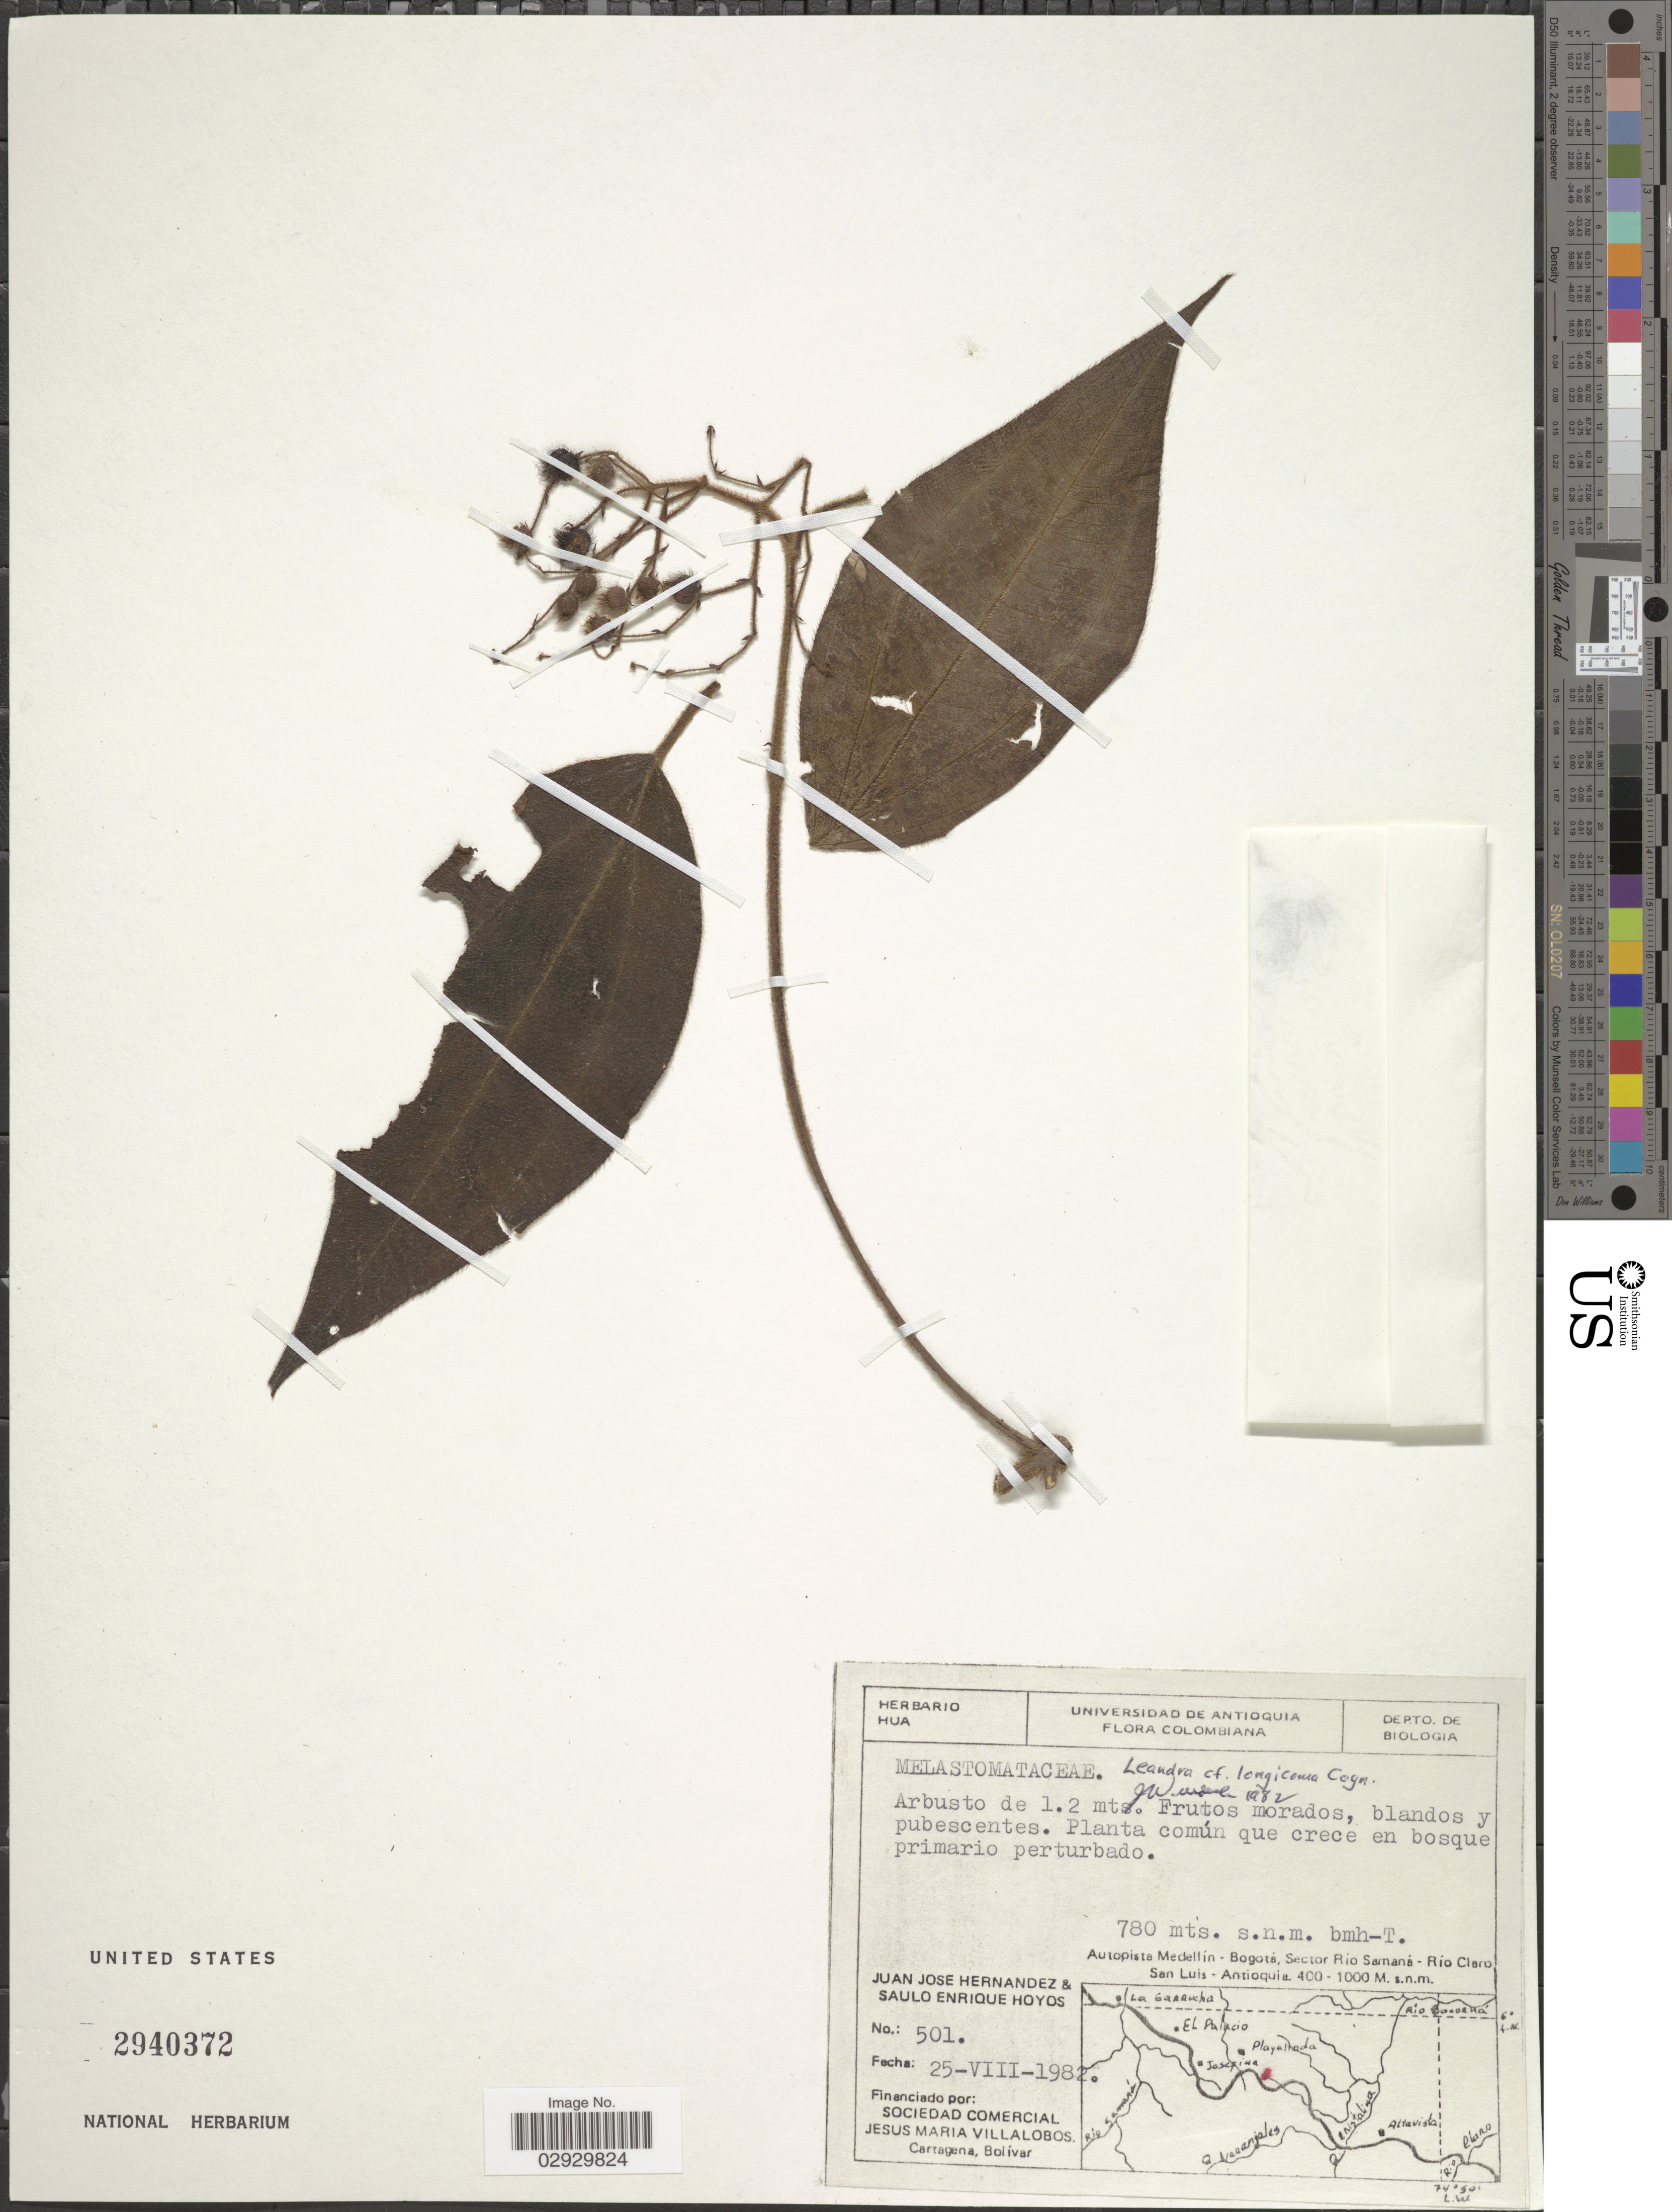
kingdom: Plantae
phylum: Tracheophyta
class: Magnoliopsida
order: Myrtales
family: Melastomataceae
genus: Leandra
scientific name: Leandra longicoma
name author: Cogn.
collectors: J. J. Hernandez & S. E. Hoyos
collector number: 501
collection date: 1982-08-25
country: Colombia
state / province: Antioquia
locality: Autopista Medellín - Bogotá Sector Río Samaná - Río Claro, San Luis.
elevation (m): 400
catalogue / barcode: US 2940372